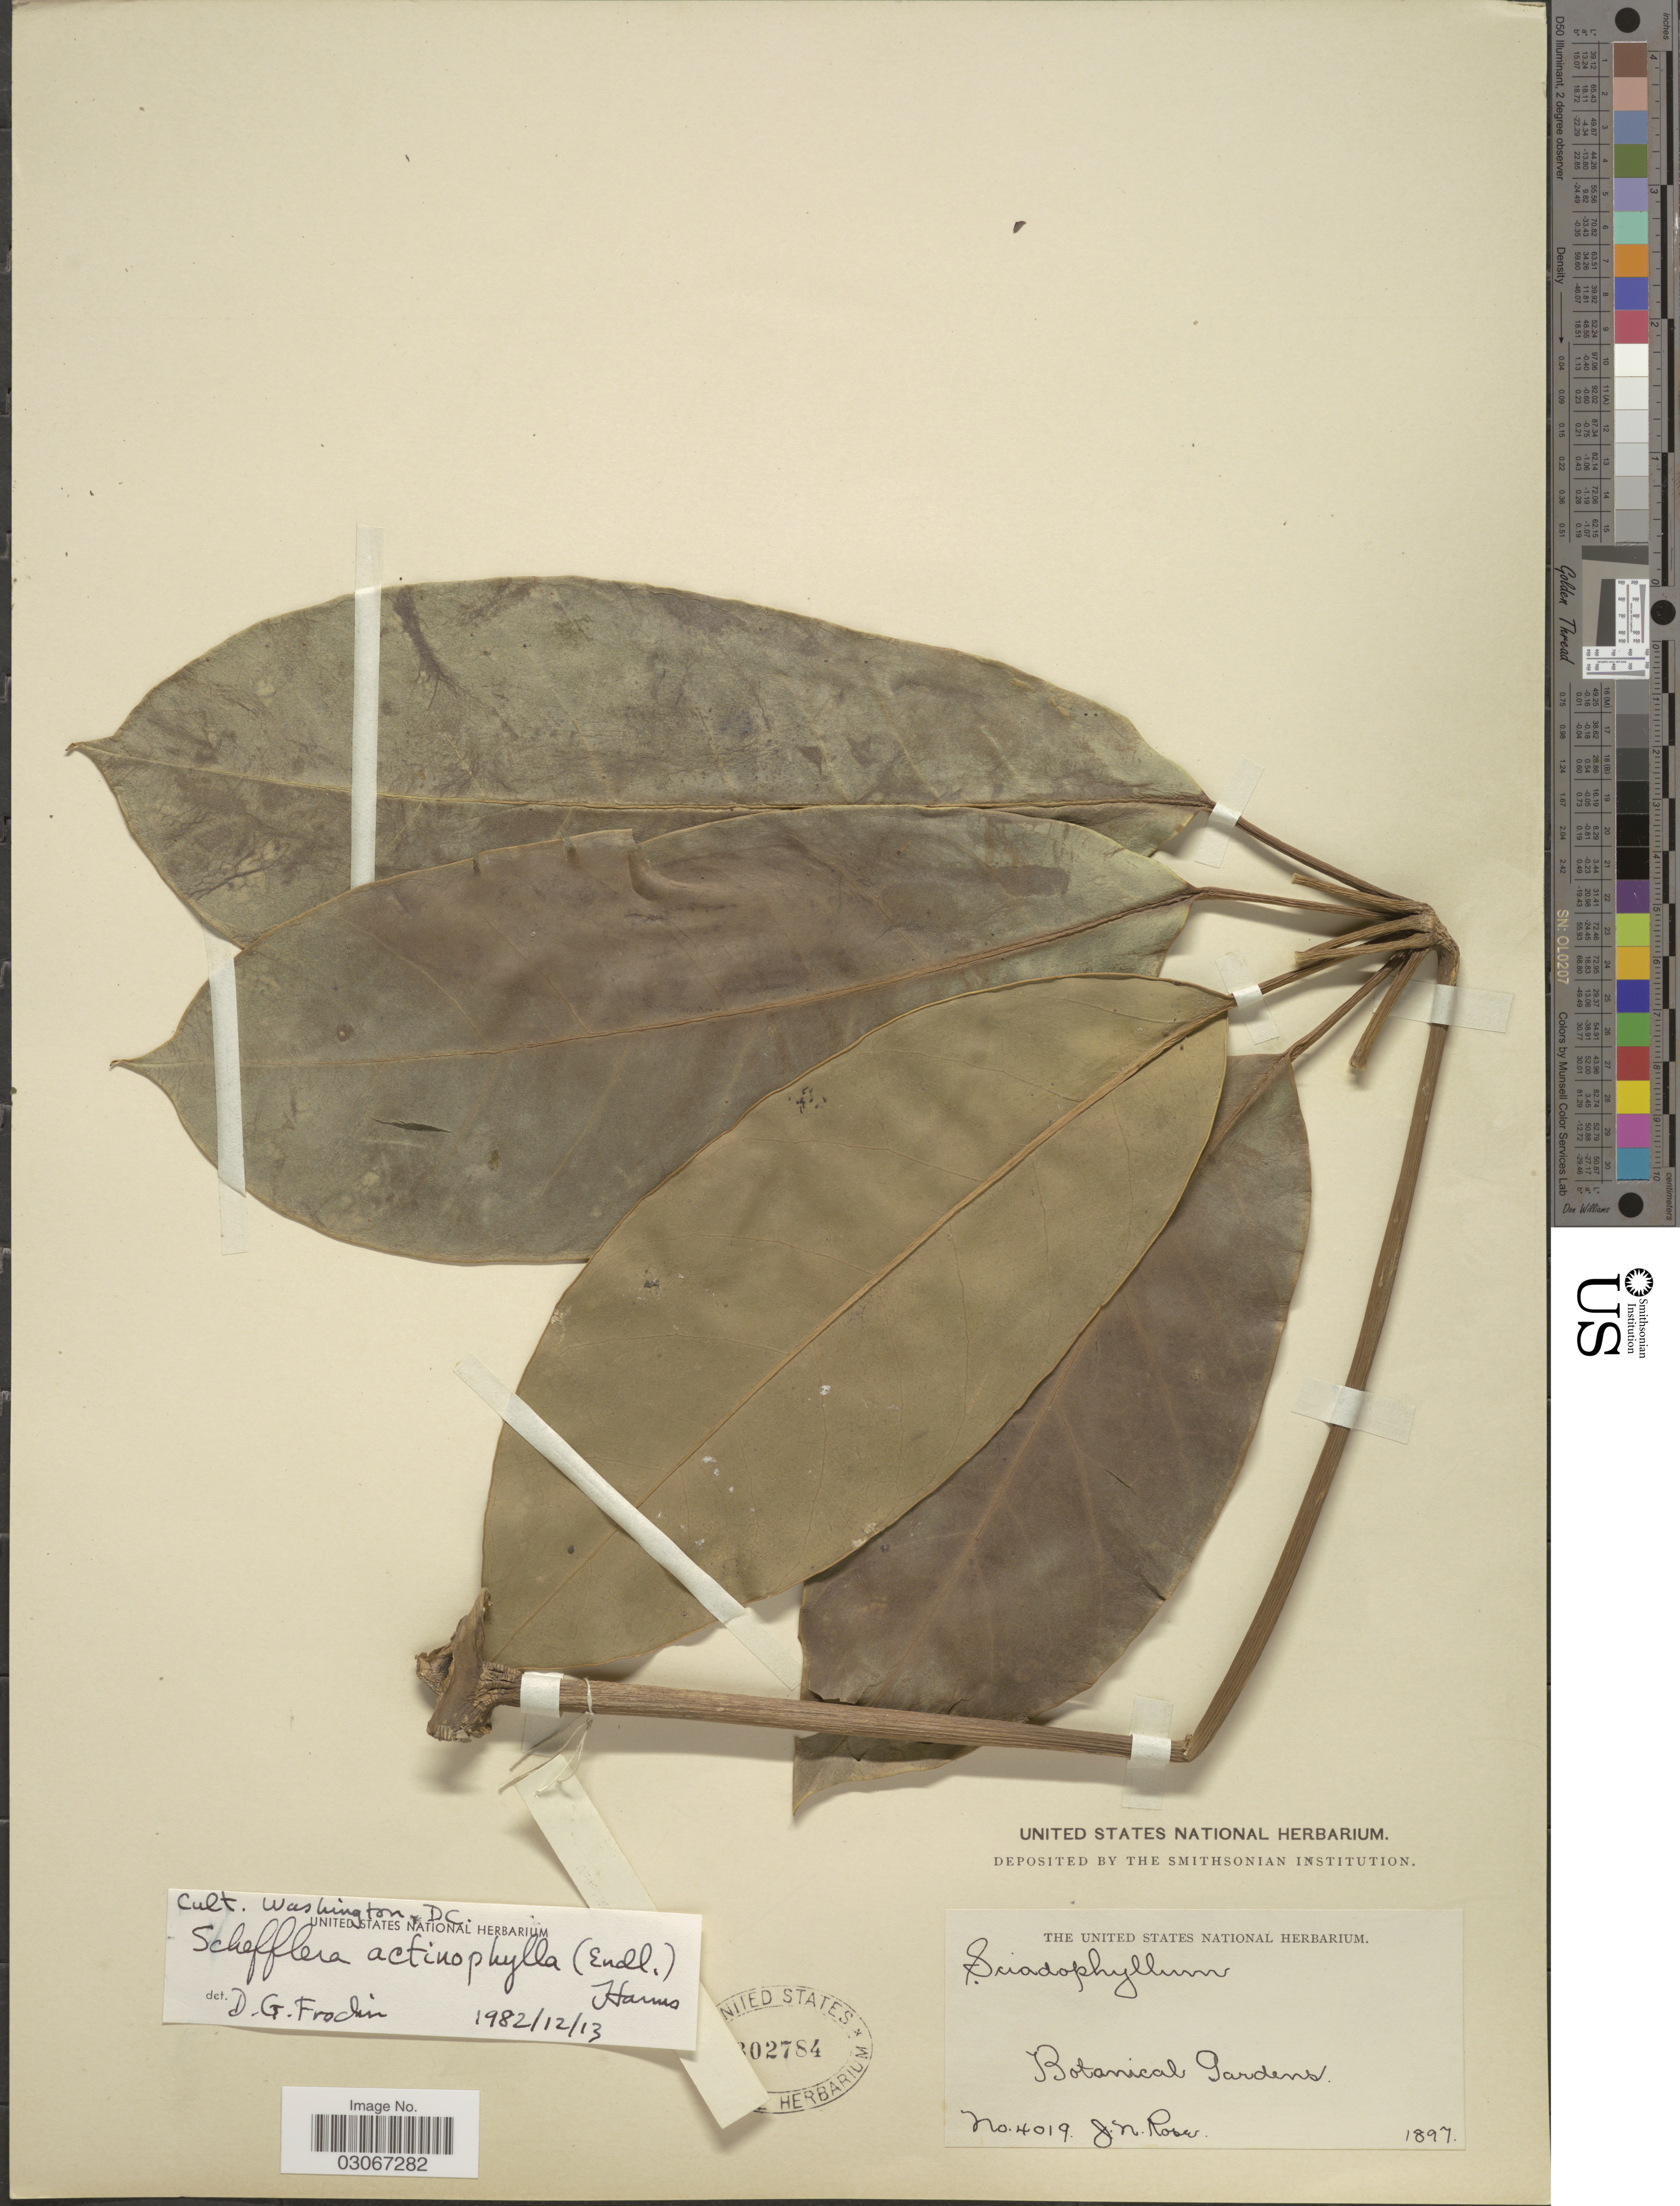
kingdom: Plantae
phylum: Tracheophyta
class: Magnoliopsida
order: Apiales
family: Araliaceae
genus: Schefflera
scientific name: Schefflera actinophylla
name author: (Endl.) Harms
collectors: J. N. Rose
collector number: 4019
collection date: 1897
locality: Botanical Gardens.